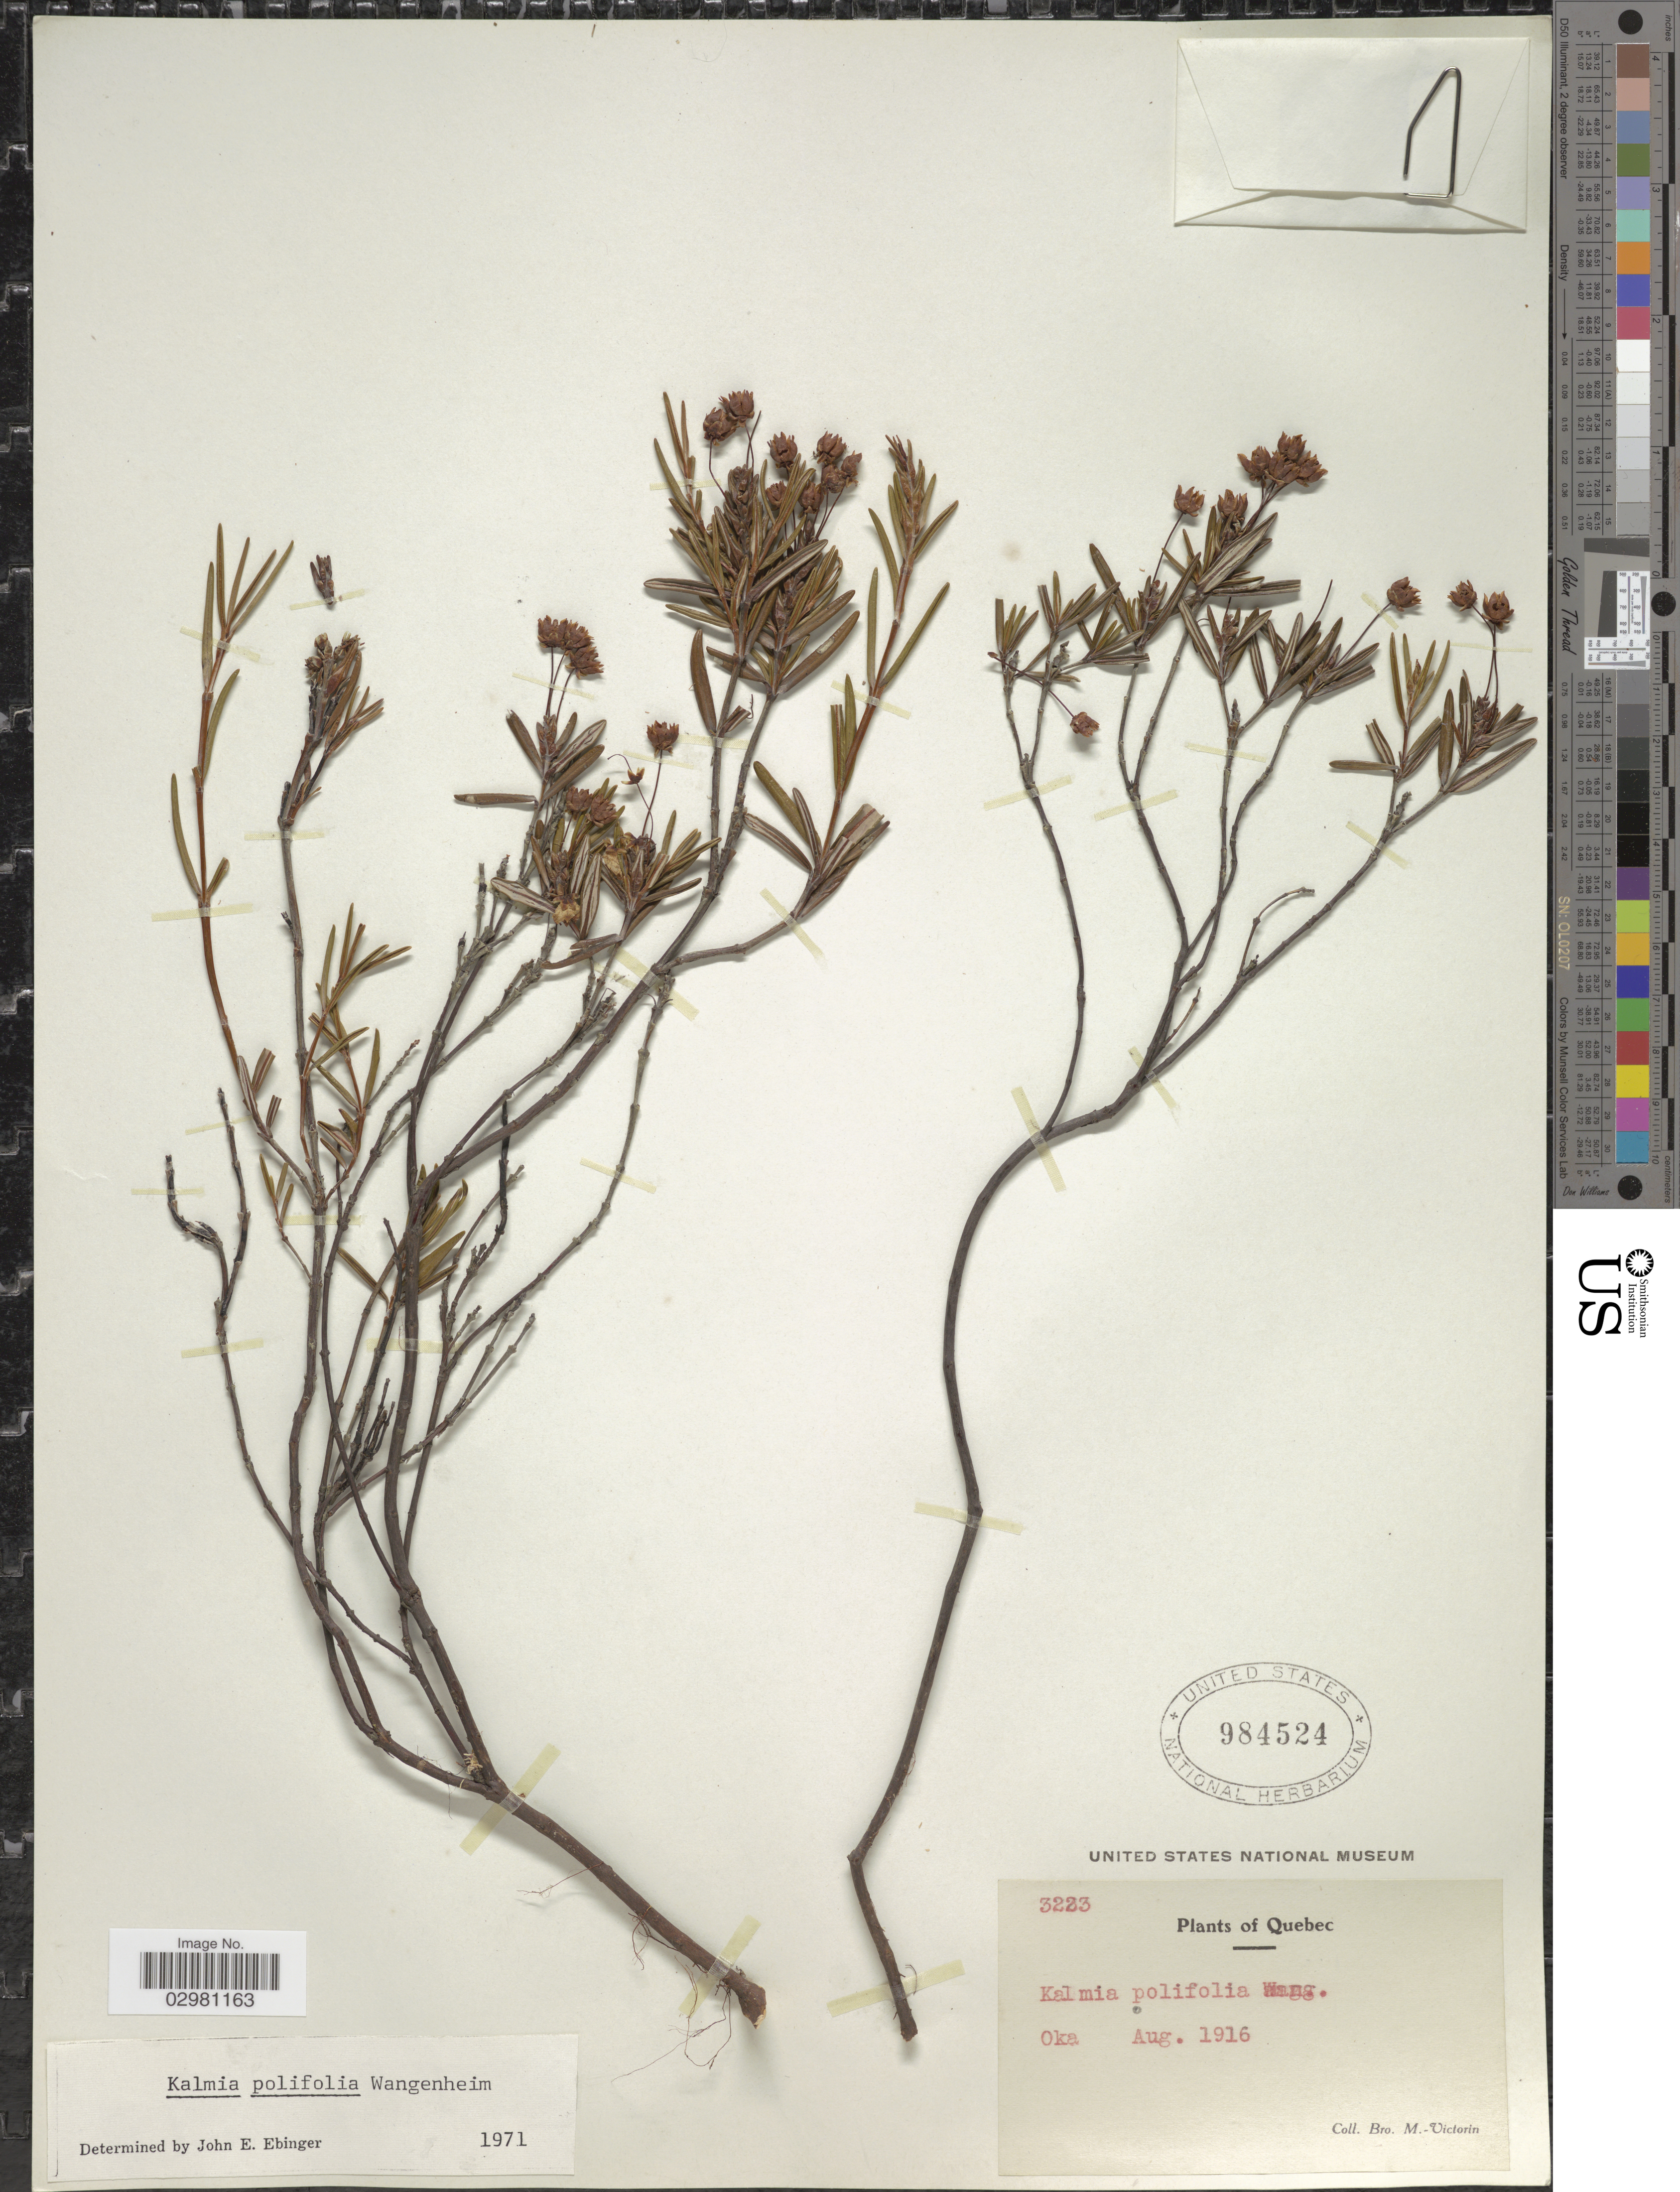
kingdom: Plantae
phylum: Tracheophyta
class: Magnoliopsida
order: Ericales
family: Ericaceae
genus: Kalmia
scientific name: Kalmia polifolia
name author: Wangenh.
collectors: Bro. M. Victoria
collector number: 3223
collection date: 1916-08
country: Canada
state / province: Quebec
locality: Oka.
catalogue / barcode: US 984524